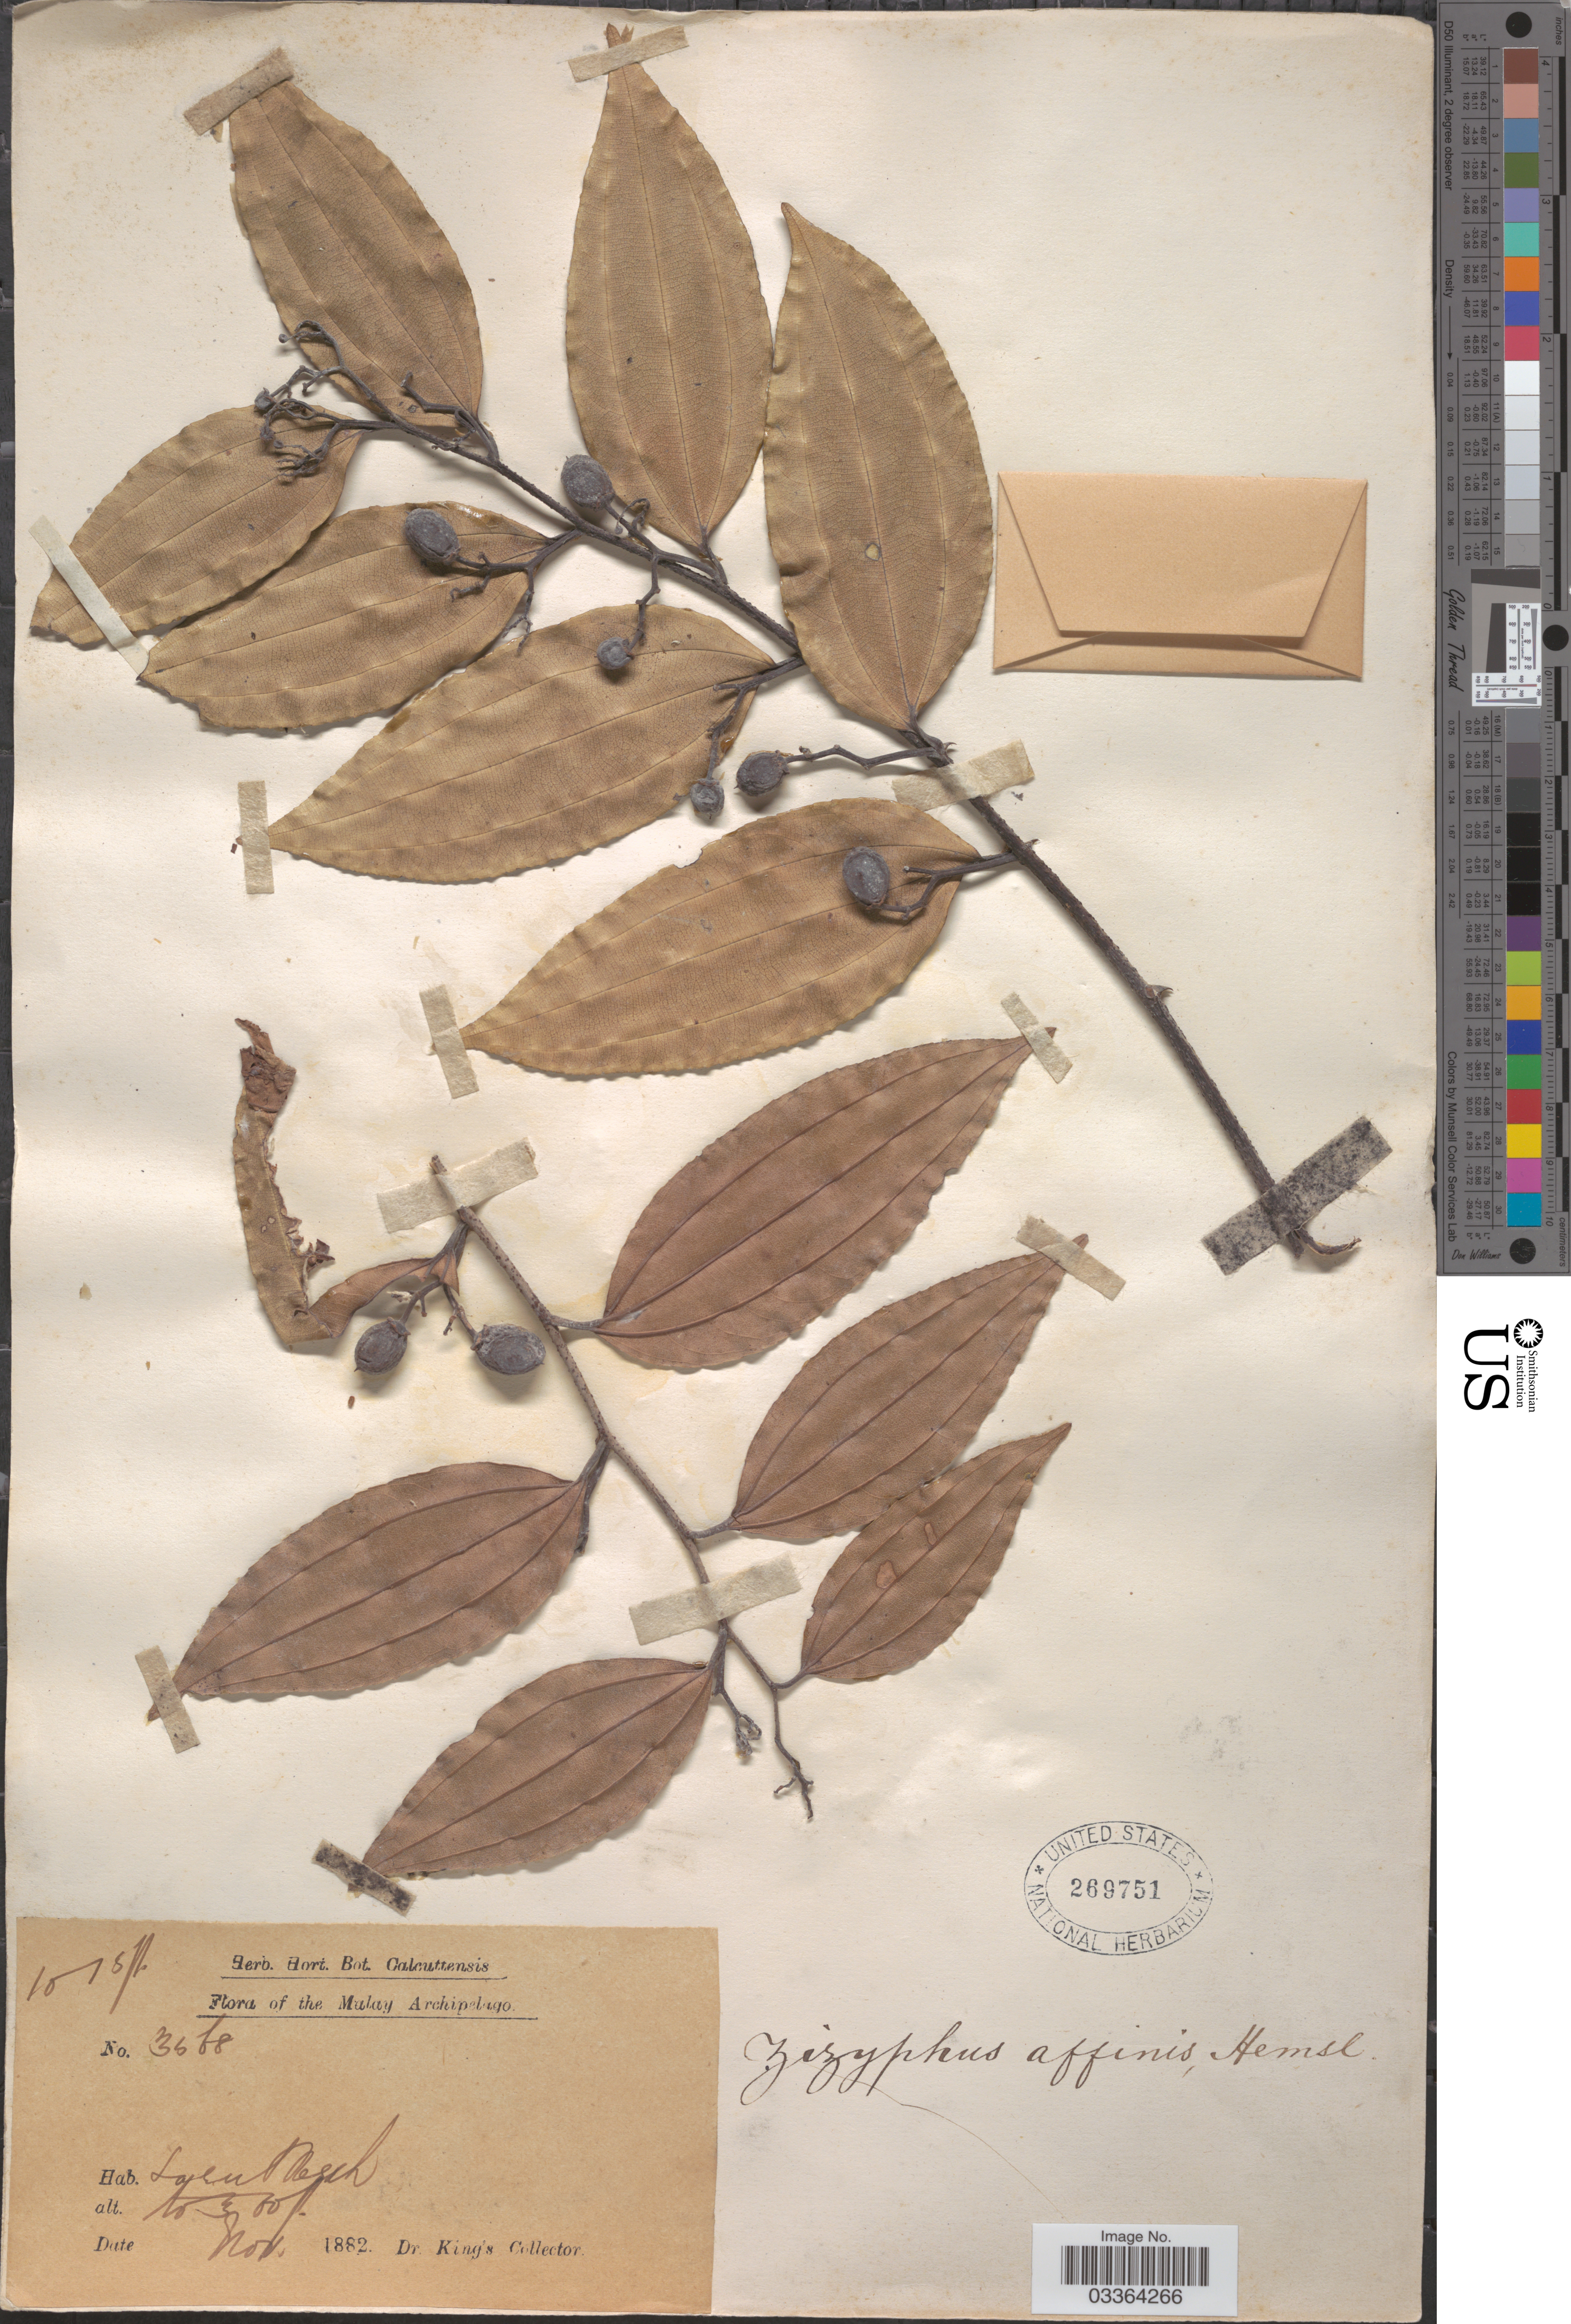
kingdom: Plantae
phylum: Tracheophyta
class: Magnoliopsida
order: Rosales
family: Rhamnaceae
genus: Ziziphus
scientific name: Ziziphus affinis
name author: Hemsl.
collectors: Dr. King's collector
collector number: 3568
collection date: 1882-11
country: Malaysia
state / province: Perak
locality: Malay Archipelago, Larut.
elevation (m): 152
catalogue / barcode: US 269751